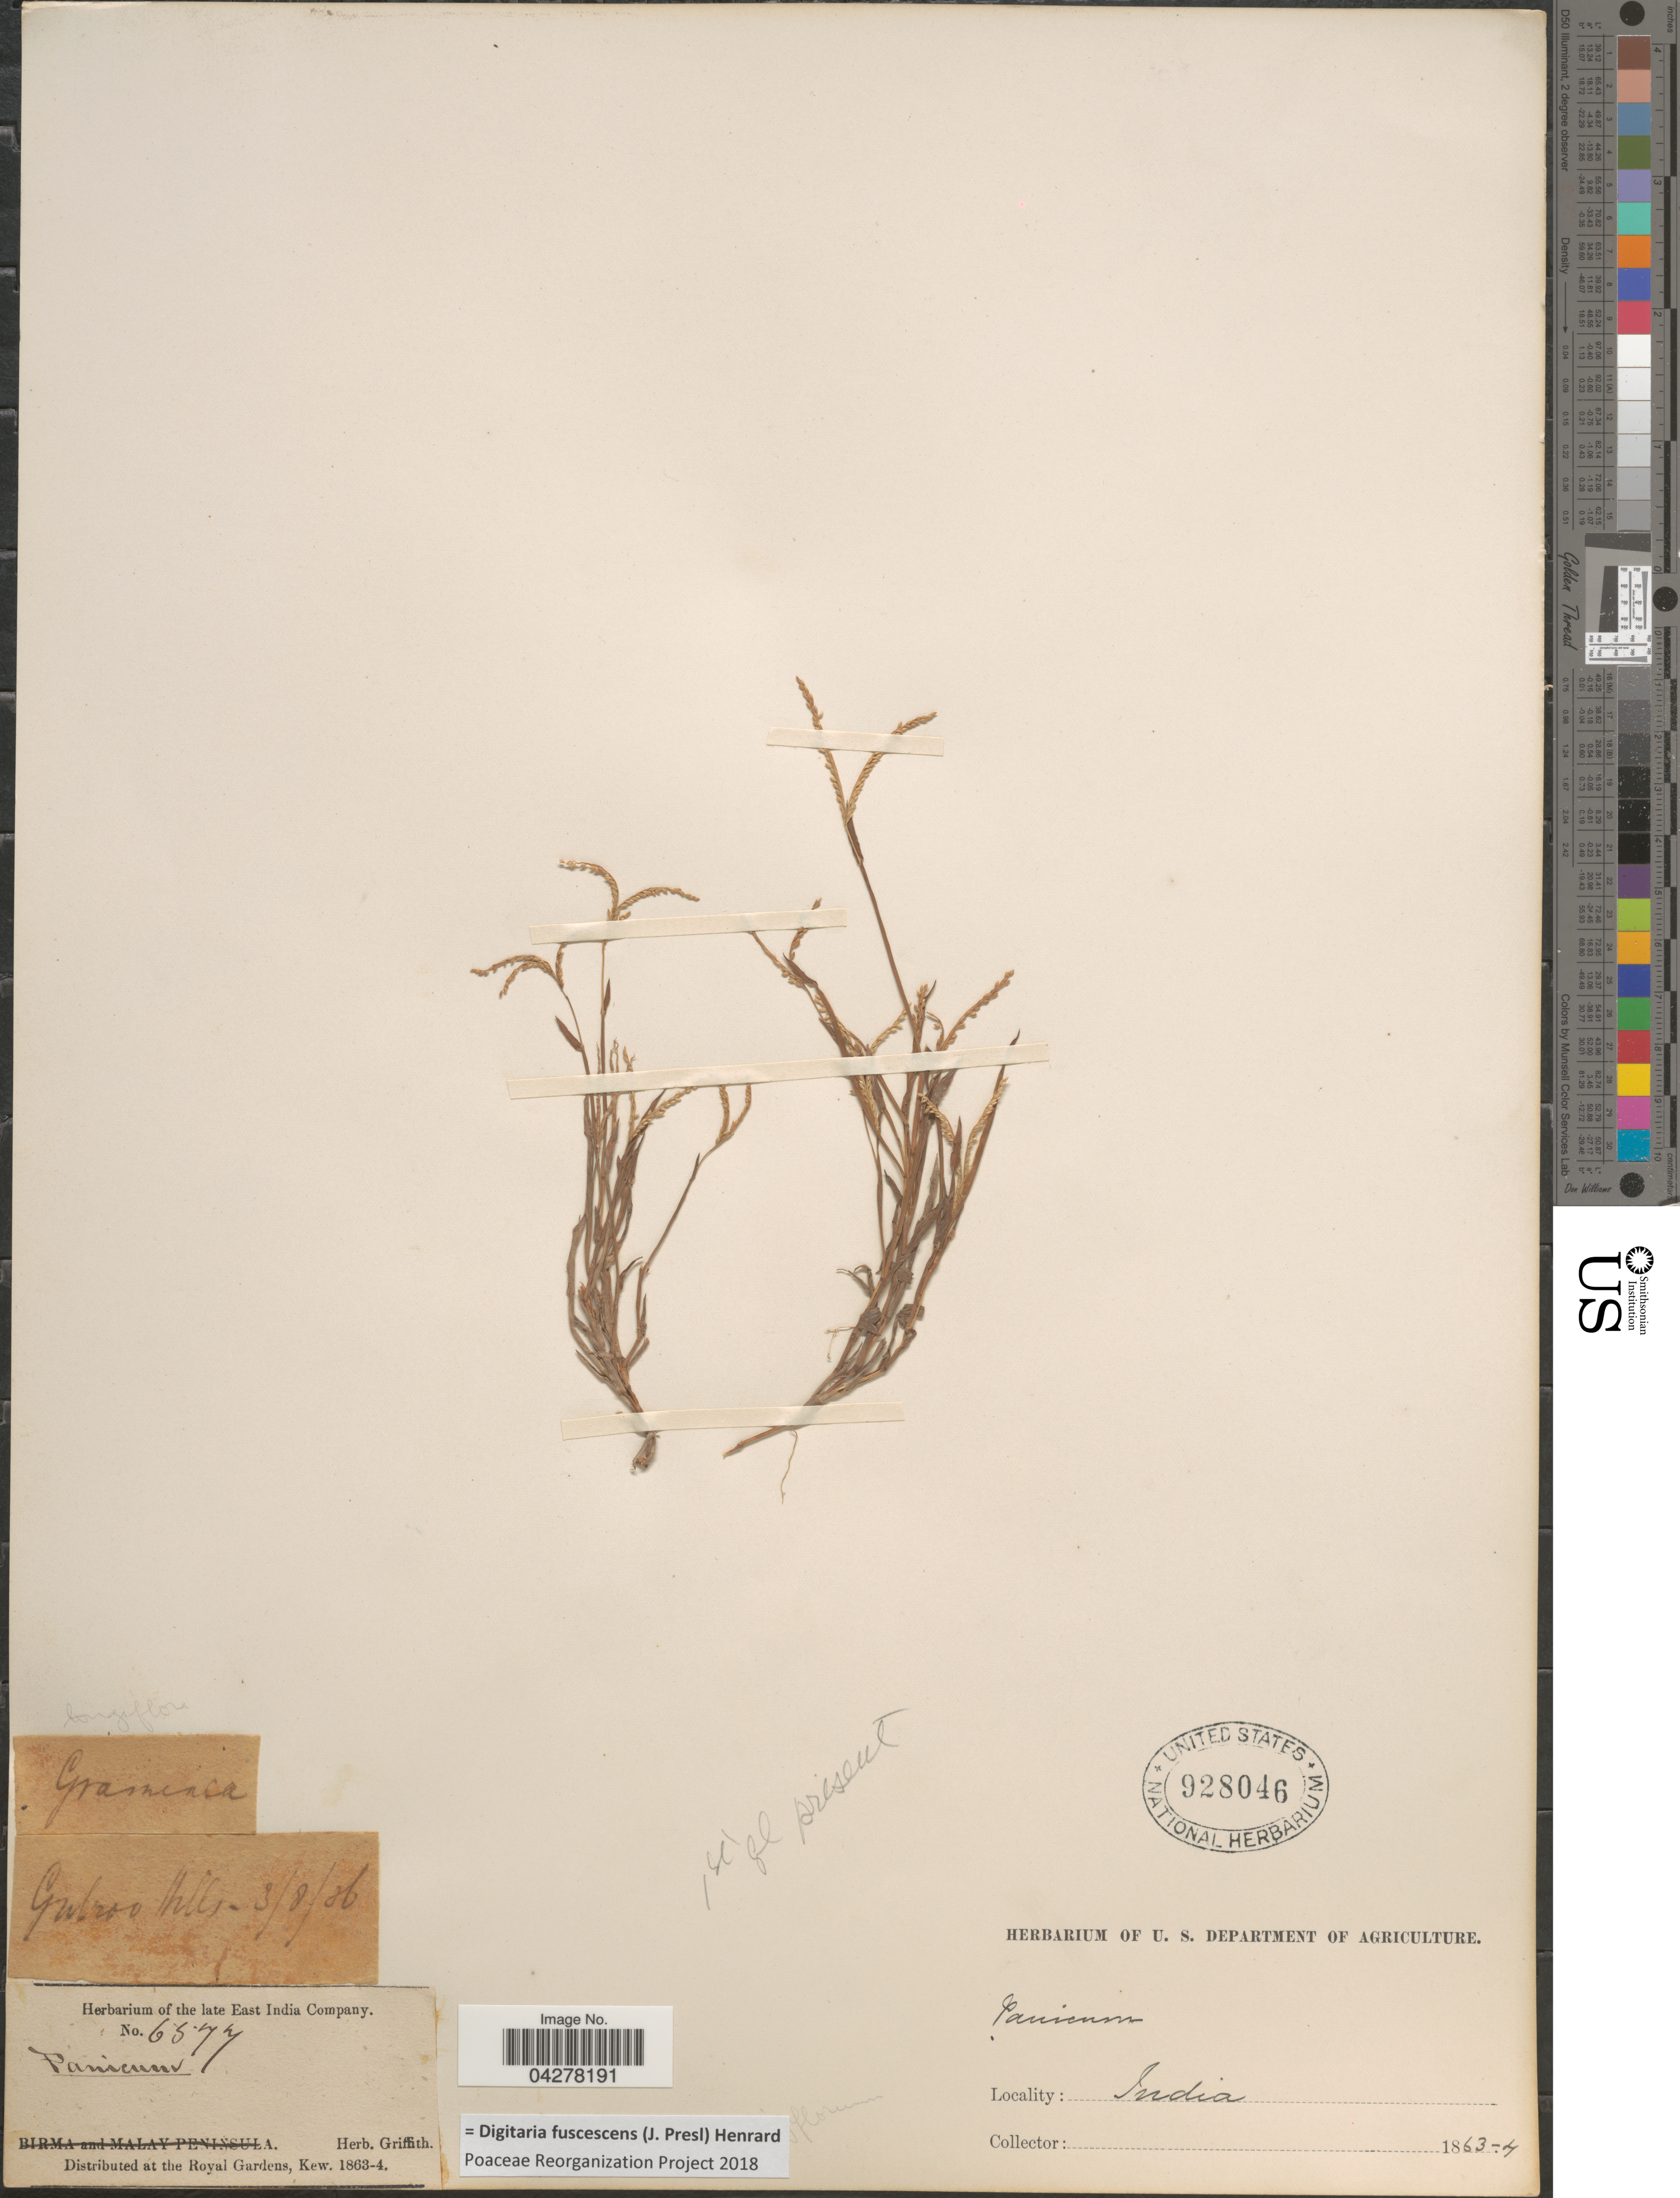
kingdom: Plantae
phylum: Tracheophyta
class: Liliopsida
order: Poales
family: Poaceae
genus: Digitaria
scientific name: Digitaria fuscescens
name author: (J. Presl) Henr.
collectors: ex herb. Griffith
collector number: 6577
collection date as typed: Transcribed d/m/y: 3/8/36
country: India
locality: Gulrai hills.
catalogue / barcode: US 928046